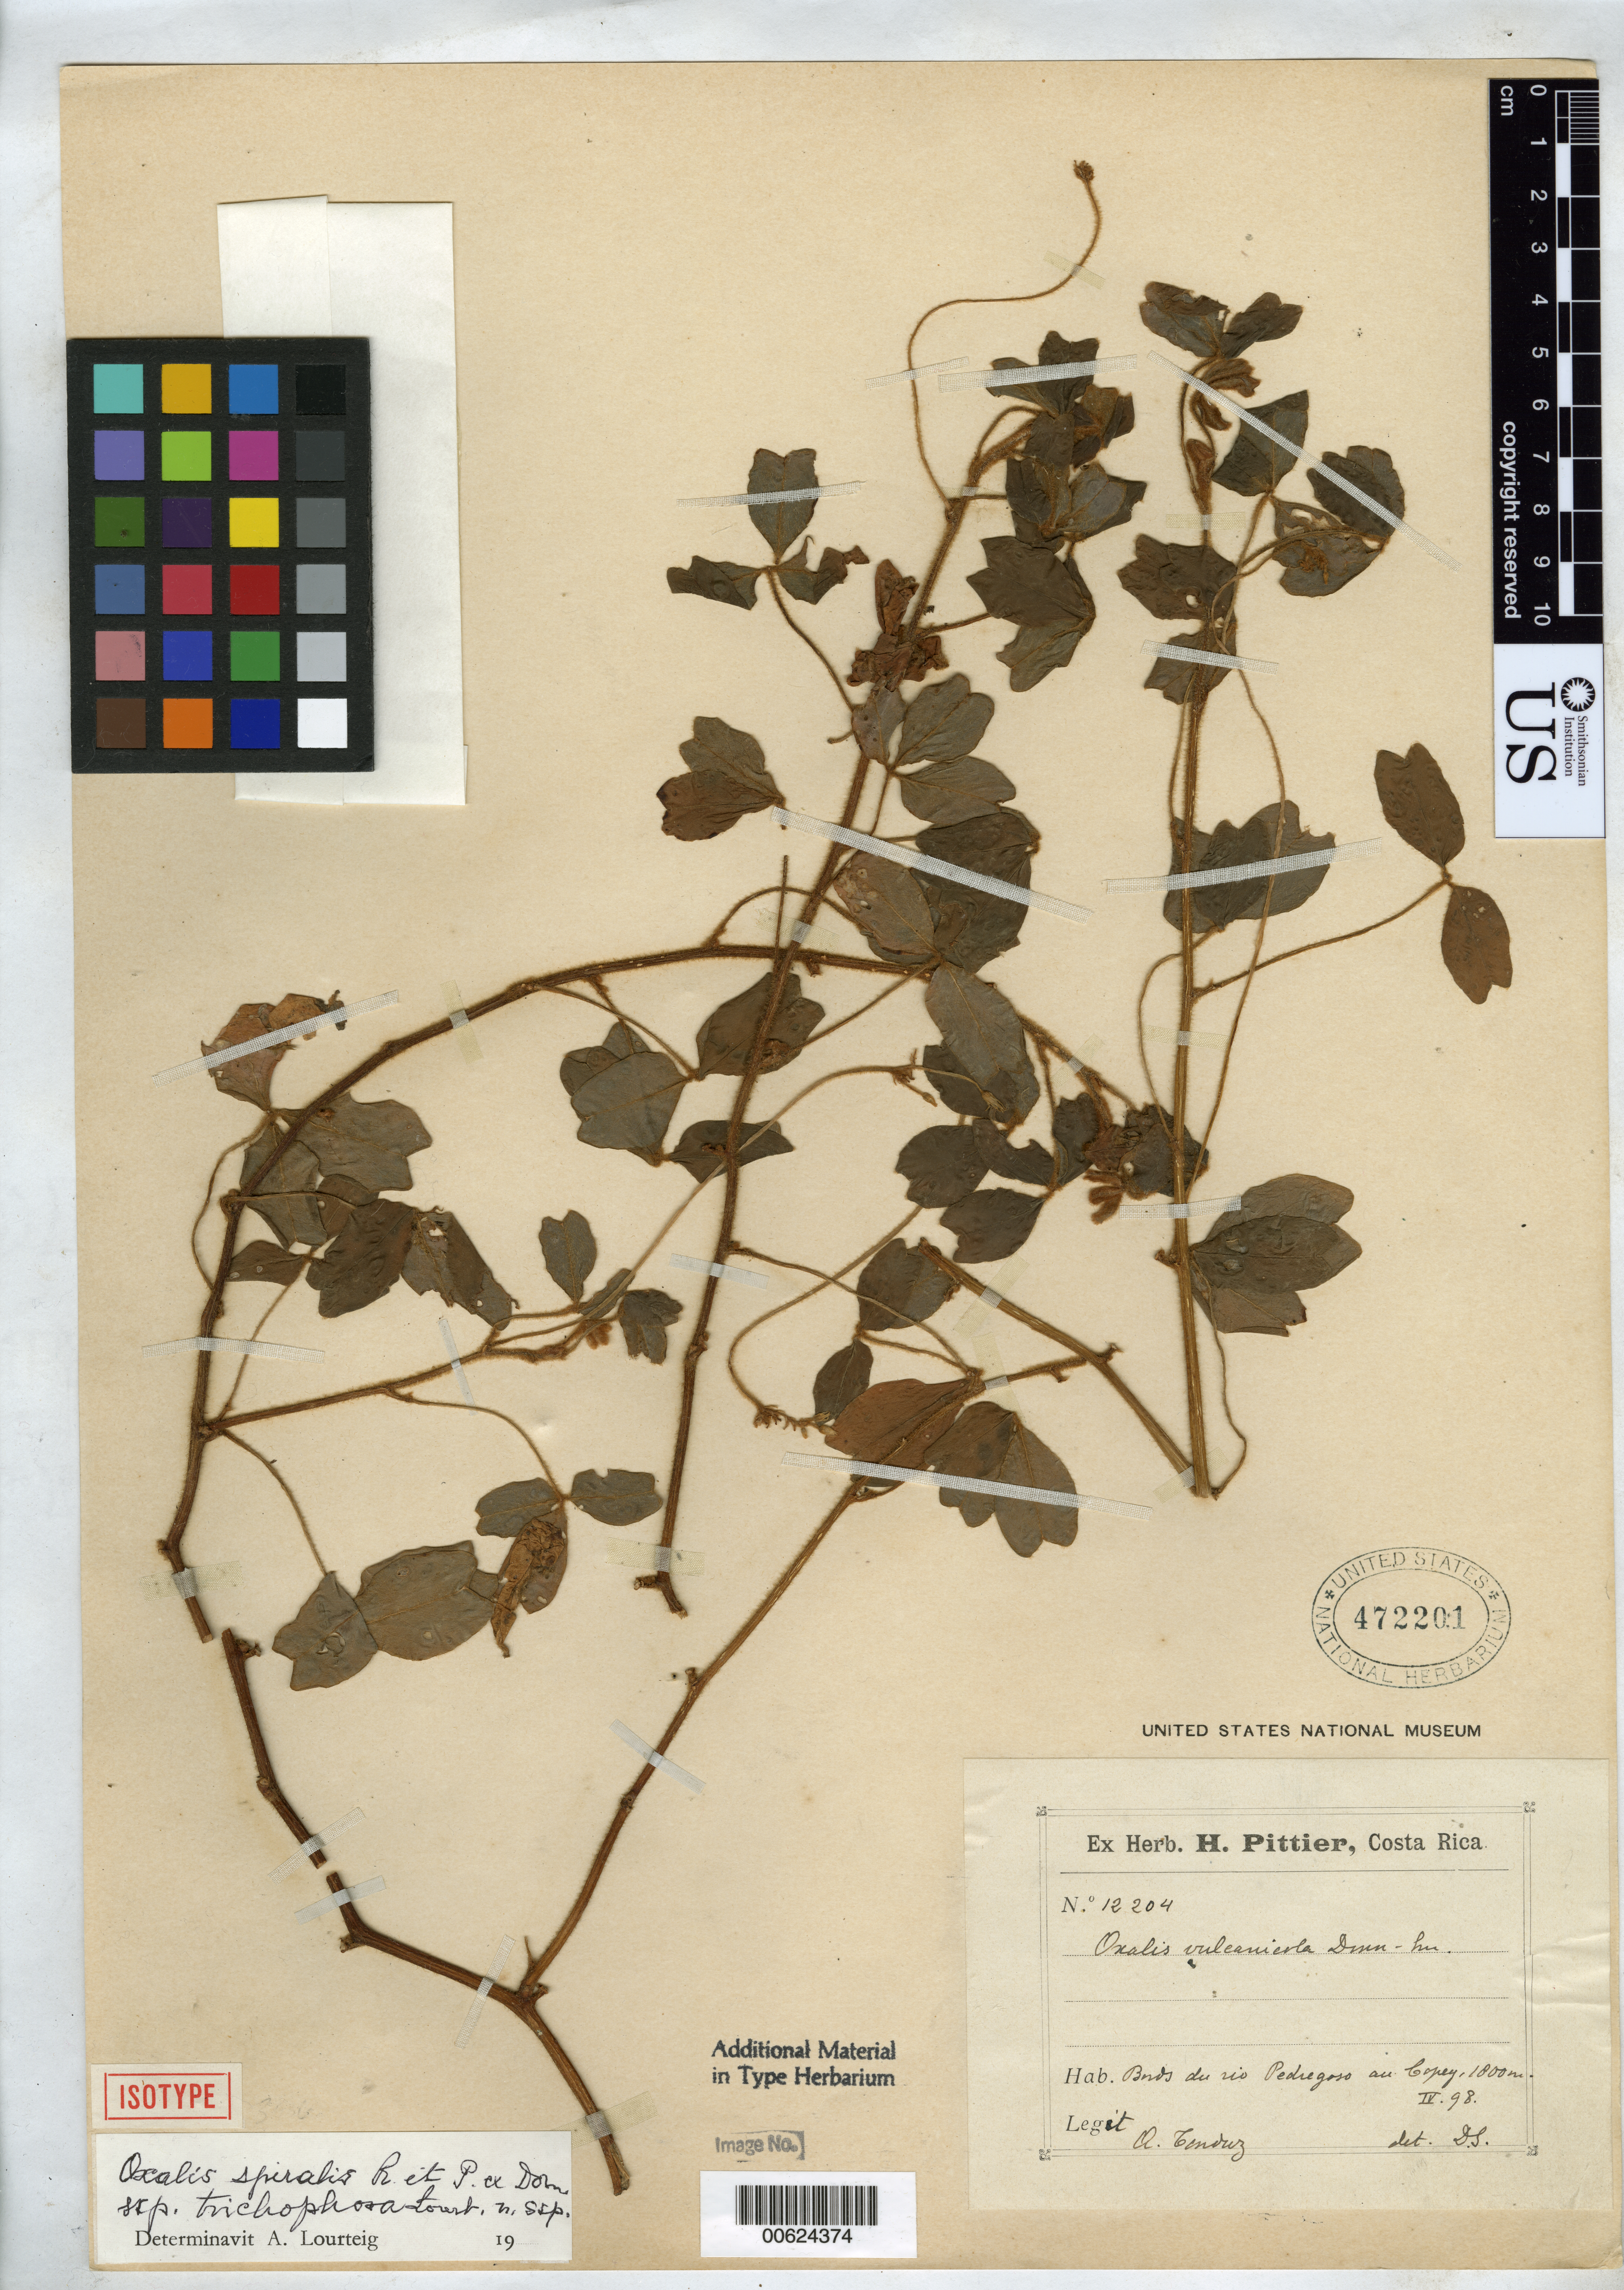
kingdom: Plantae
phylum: Tracheophyta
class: Magnoliopsida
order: Oxalidales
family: Oxalidaceae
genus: Oxalis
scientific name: Oxalis spiralis subsp. trichophora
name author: Lourteig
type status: Isotype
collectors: A. Tonduz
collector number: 12204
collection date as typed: Apr 1898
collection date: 1898-04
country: Costa Rica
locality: Copey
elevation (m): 1800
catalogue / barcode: US 472201